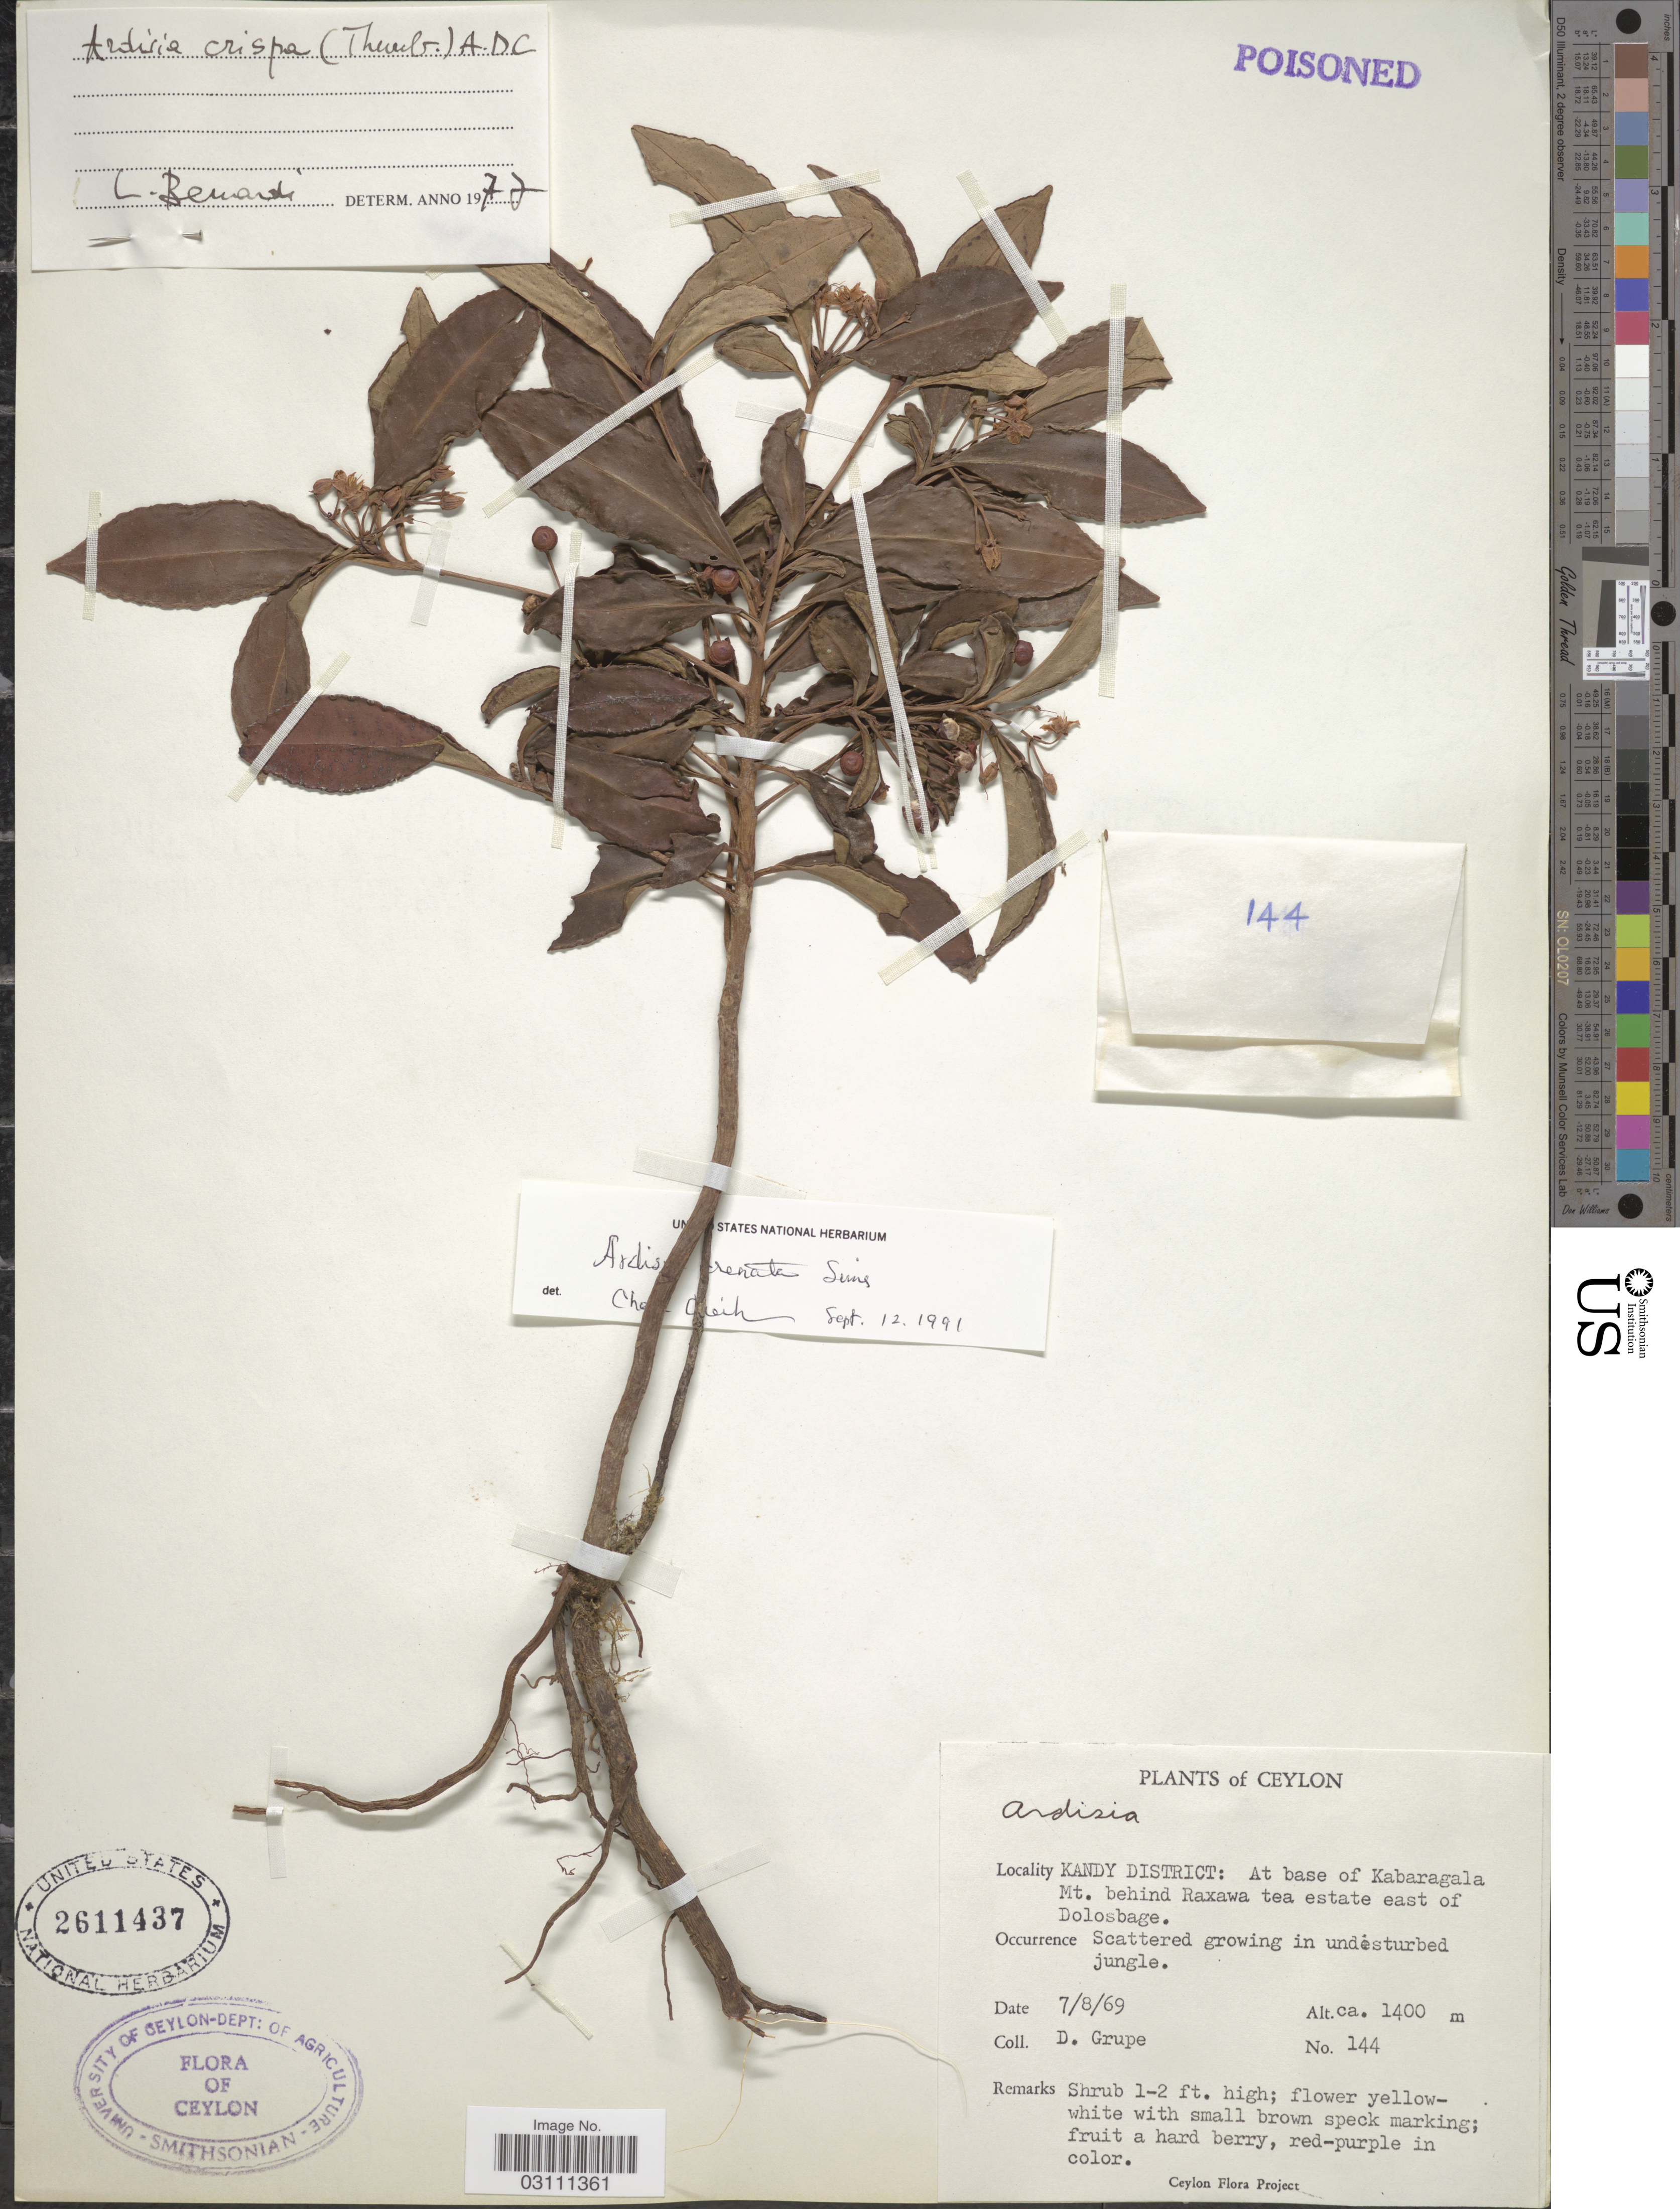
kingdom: Plantae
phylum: Tracheophyta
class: Magnoliopsida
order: Ericales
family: Primulaceae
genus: Ardisia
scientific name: Ardisia crispa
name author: (Thunb.) A. DC.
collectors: D. Grupe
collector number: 144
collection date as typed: Transcribed d/m/y: 7/8/69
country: Sri Lanka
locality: Ceylon. Kandy District: At base of Kabaragala Mt. behind Raxawa tea estate east of Dolosbage.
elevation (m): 1400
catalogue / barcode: US 2611437